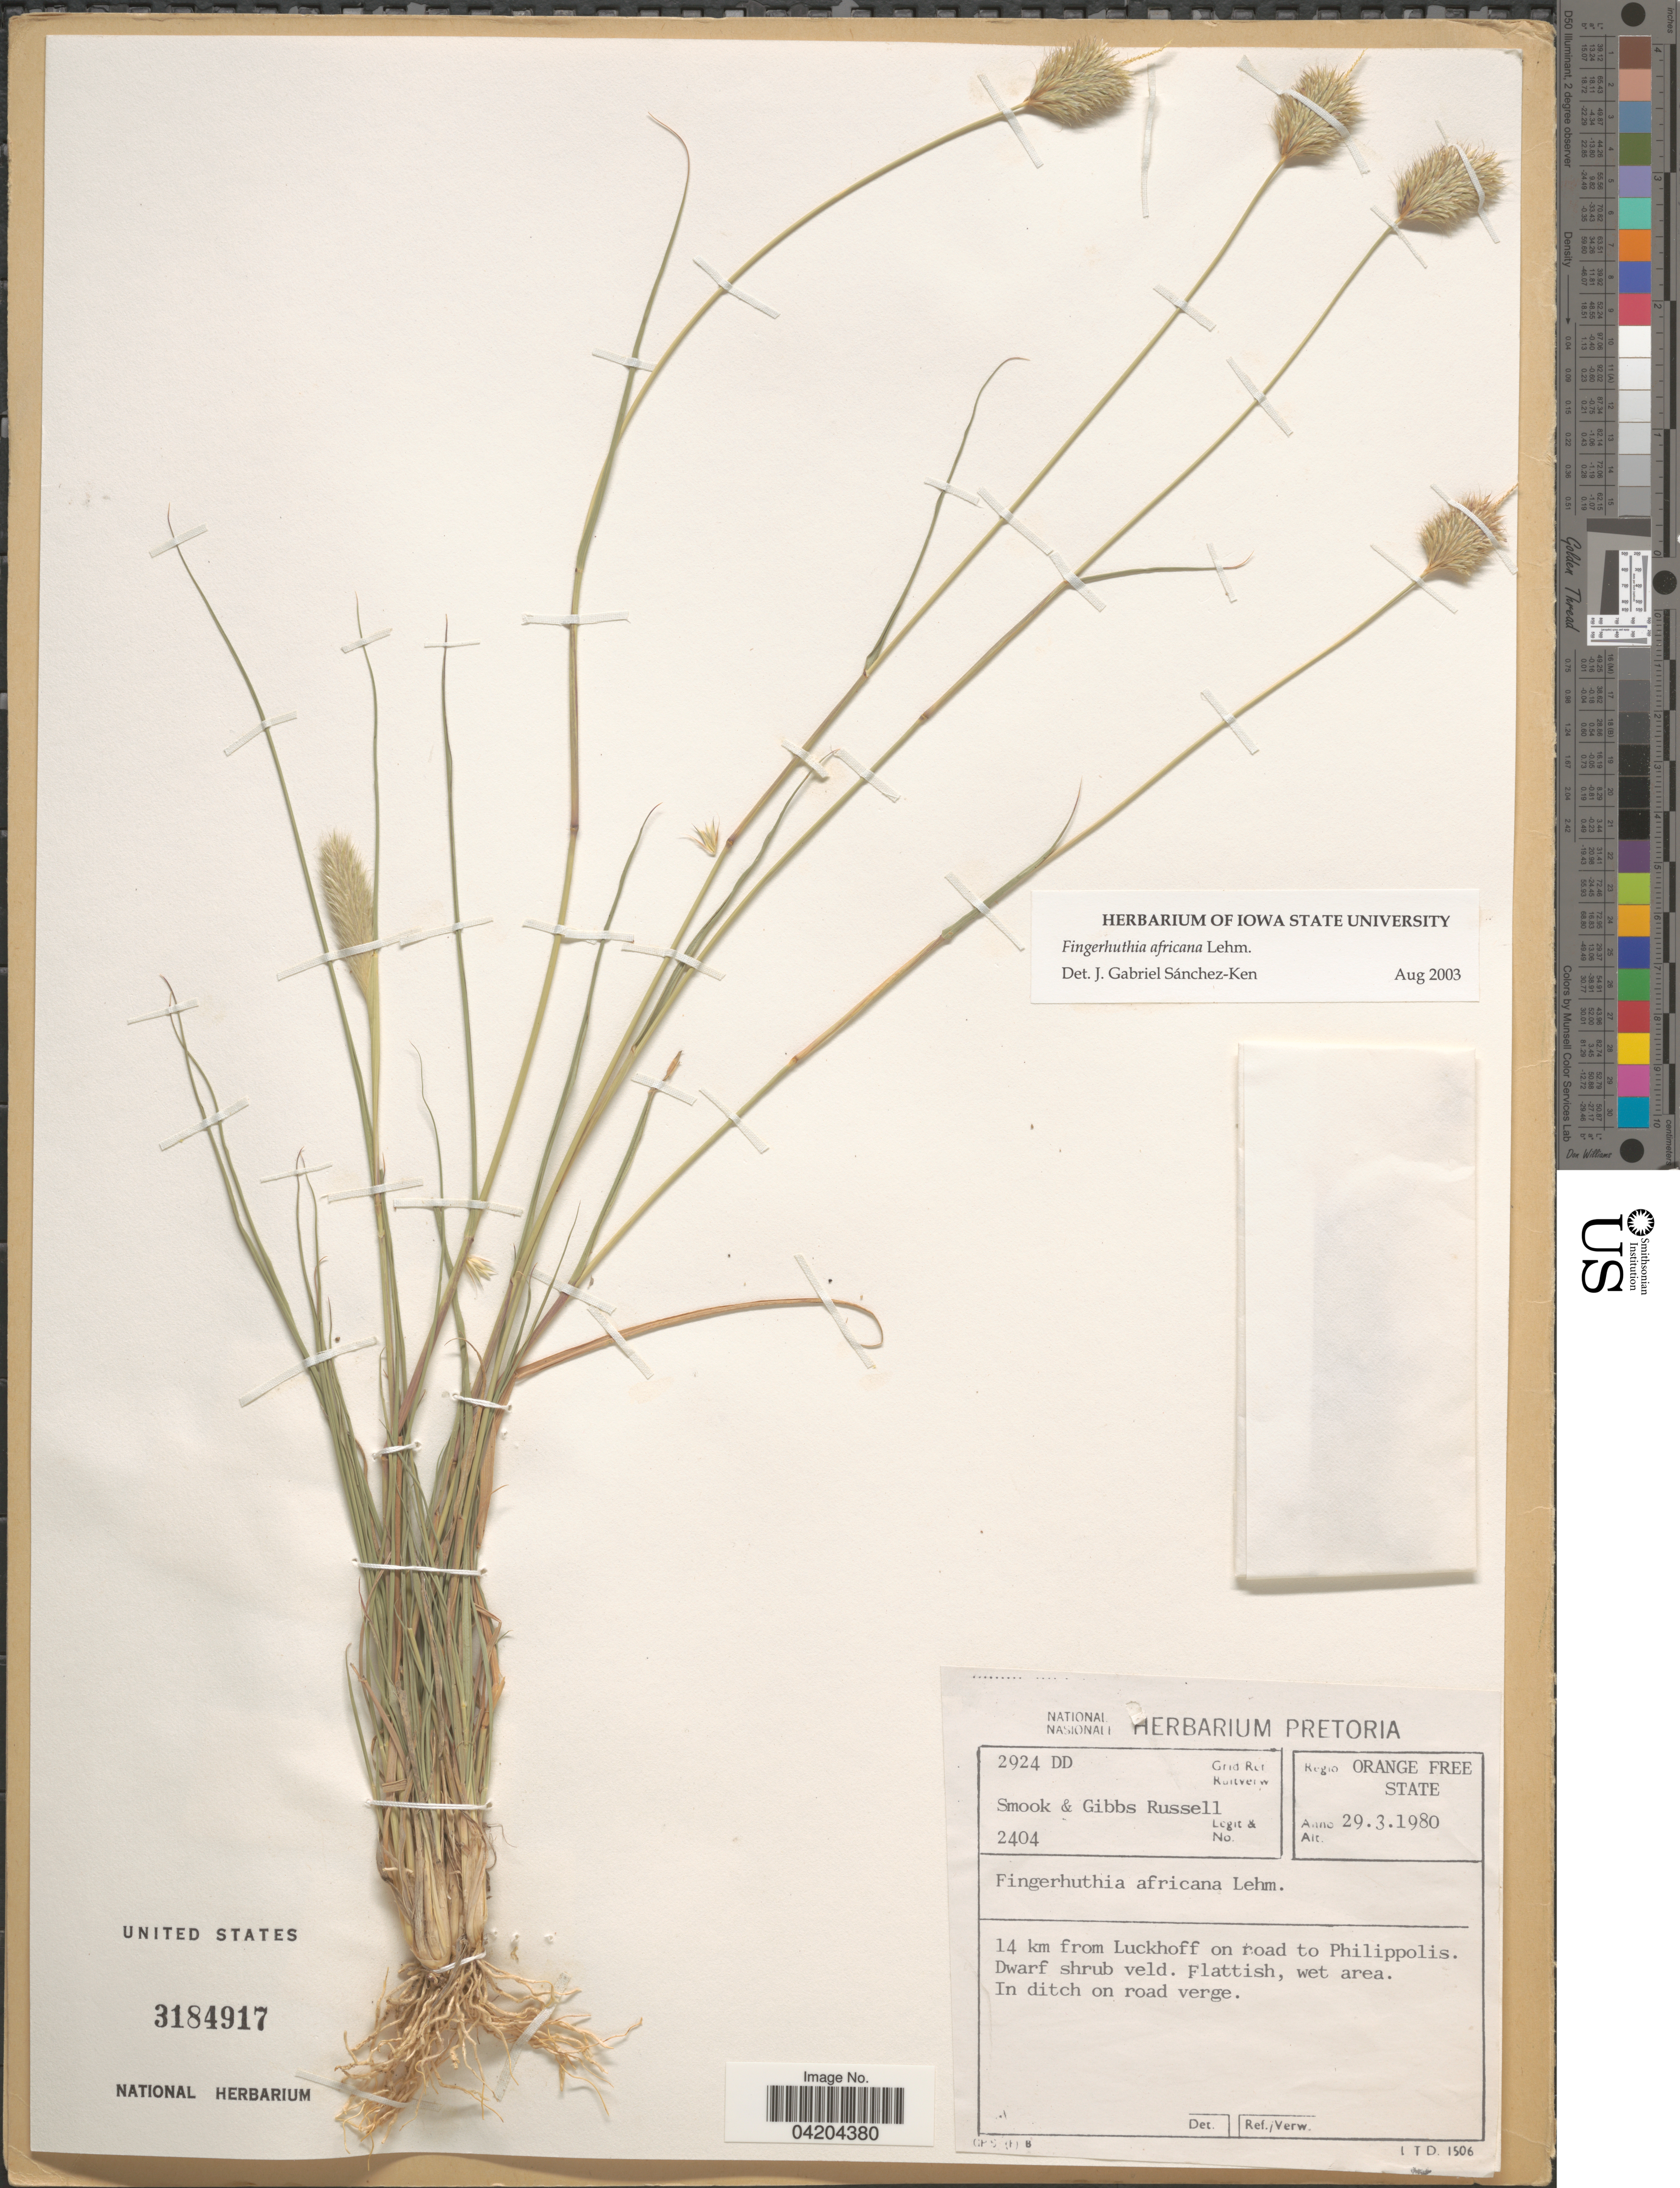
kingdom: Plantae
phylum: Tracheophyta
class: Liliopsida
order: Poales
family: Poaceae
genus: Fingerhuthia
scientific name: Fingerhuthia africana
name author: Nees ex Lehm.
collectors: S. Russell & G. Russell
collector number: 2404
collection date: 1980-03-29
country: South Africa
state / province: Free State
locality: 2924 DD Grid Ref./Ruitverw. Regio Orange Free State. 14 km from Luckhoff on road to Philippolis.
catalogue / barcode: US 3184917